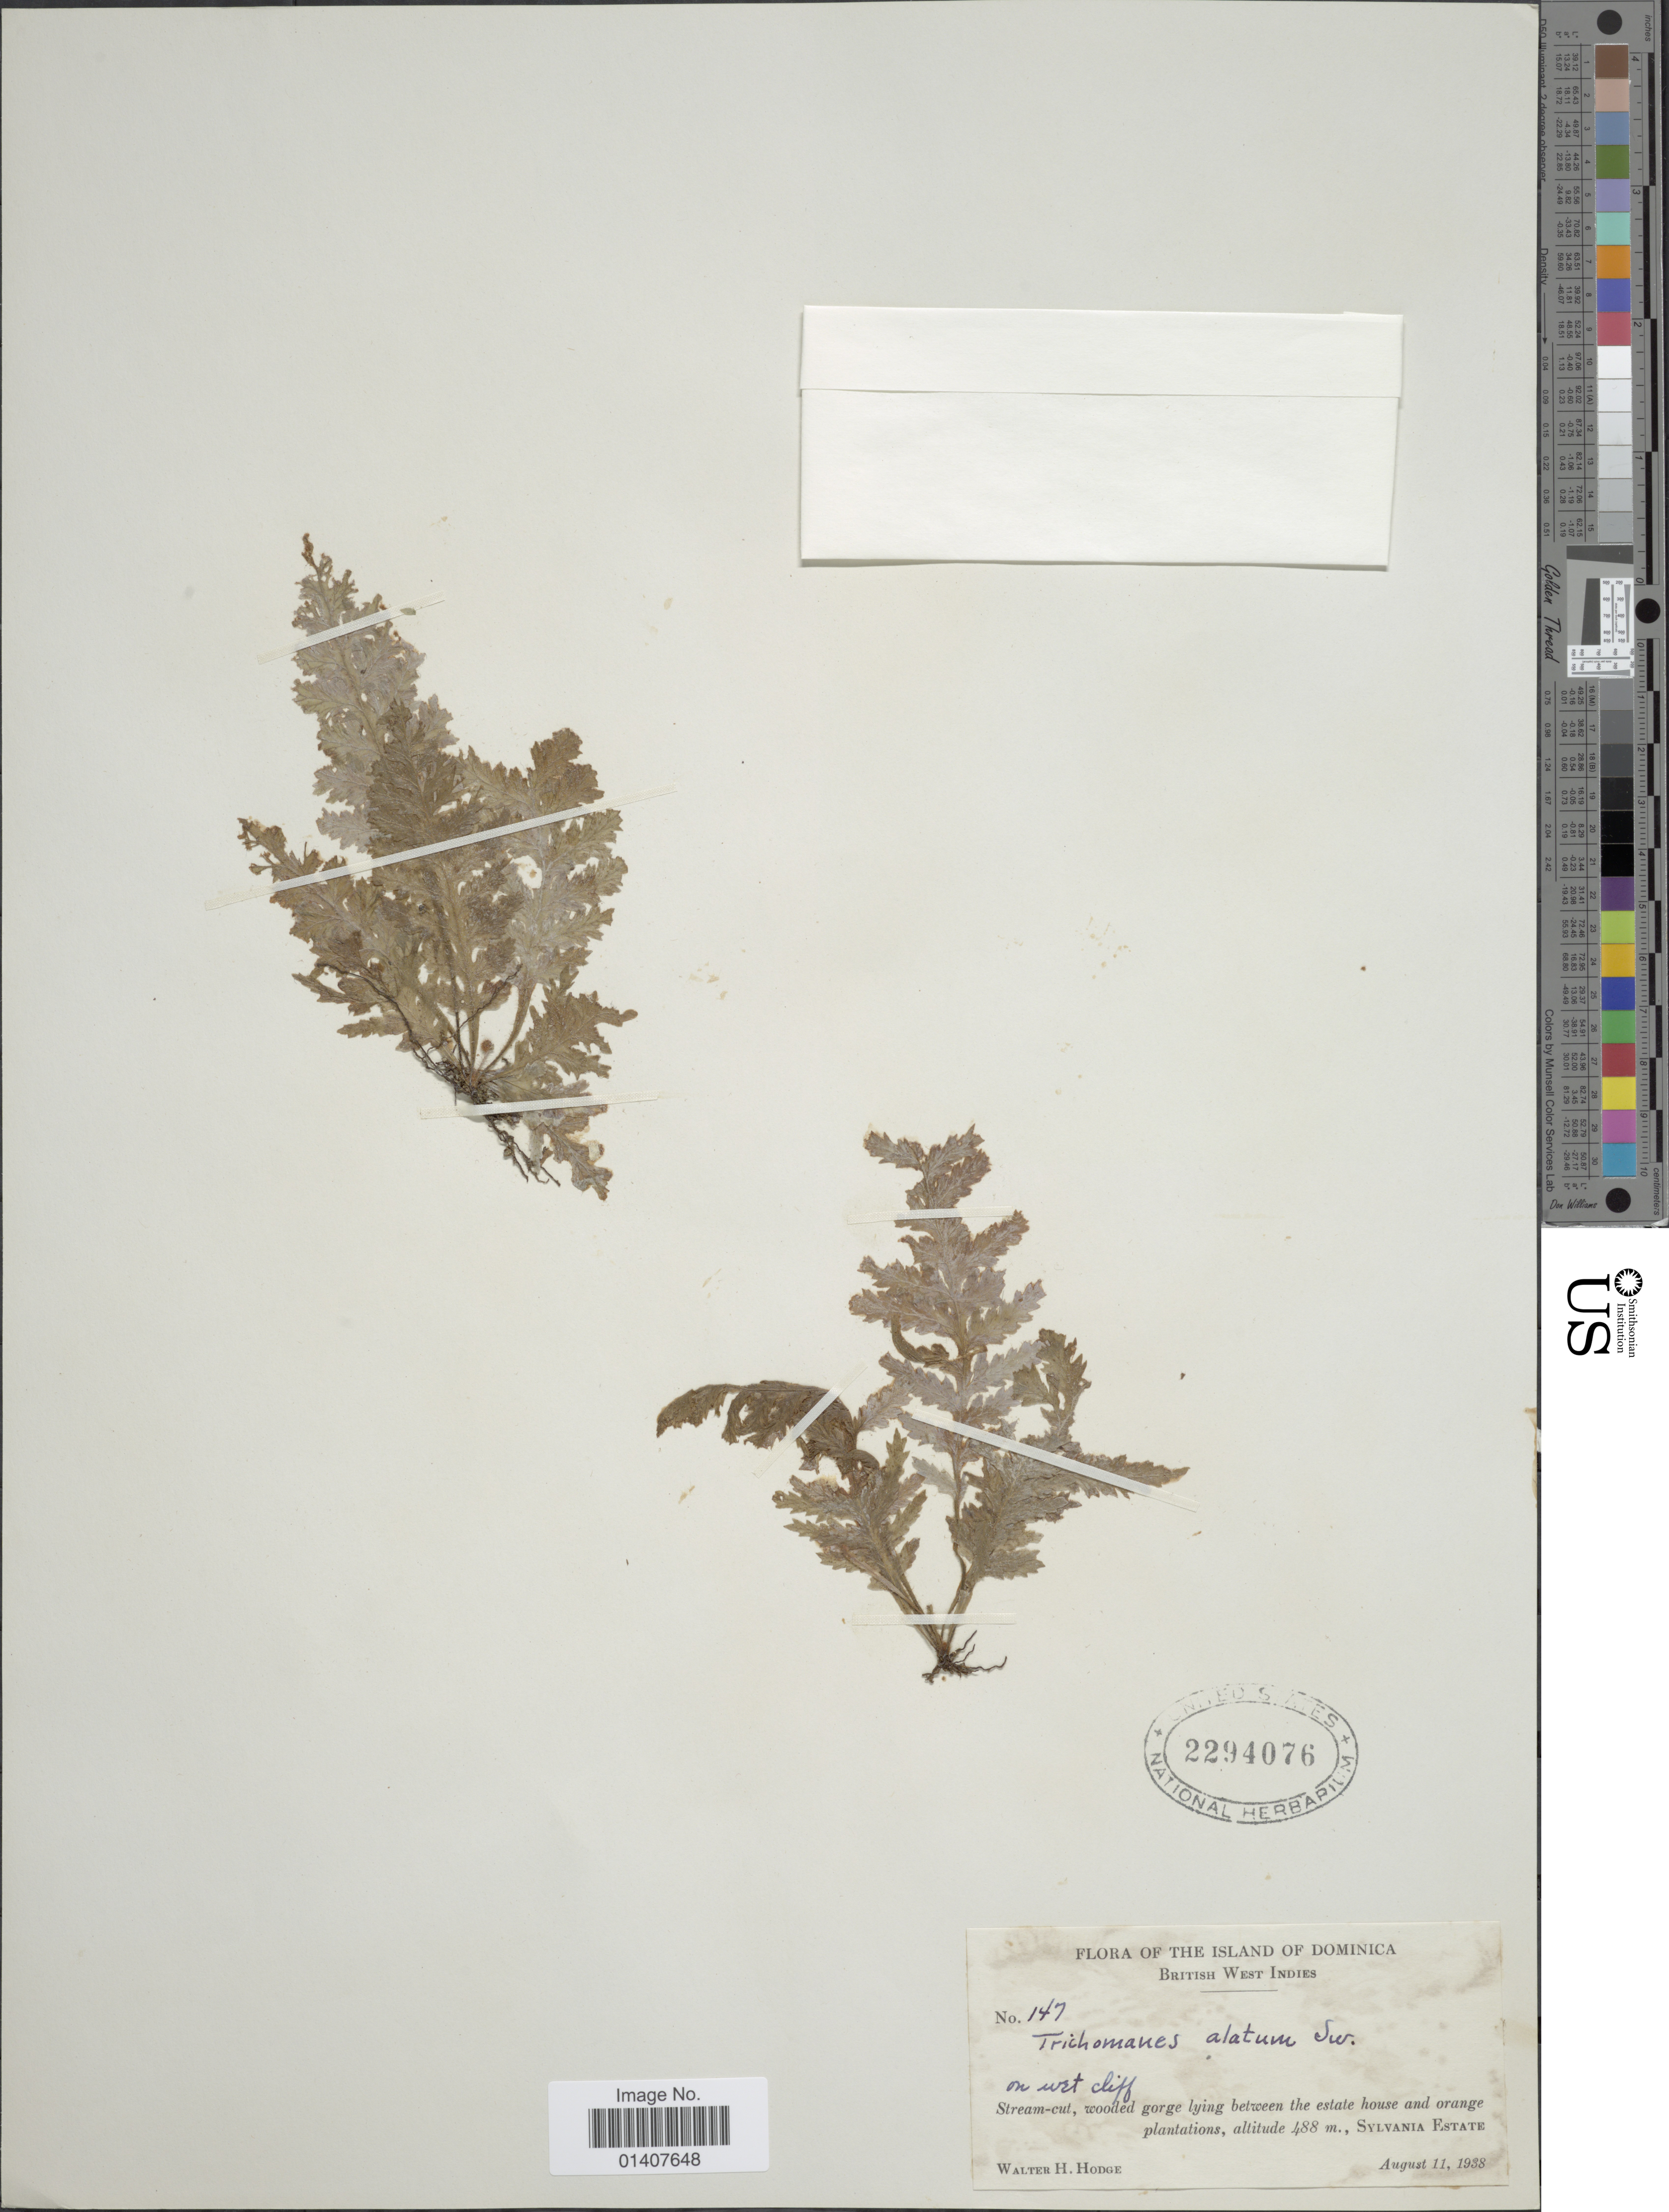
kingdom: Plantae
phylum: Tracheophyta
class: Polypodiopsida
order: Hymenophyllales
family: Hymenophyllaceae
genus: Trichomanes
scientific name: Trichomanes alatum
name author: Sw.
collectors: W. Hodge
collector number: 147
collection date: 1938-08-11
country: Dominica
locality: Island of Dominica, British West Indies, stream cut, wooded gorge lying between the estate and orange plantations, Sylvania Estateq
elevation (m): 488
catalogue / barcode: US 2294076